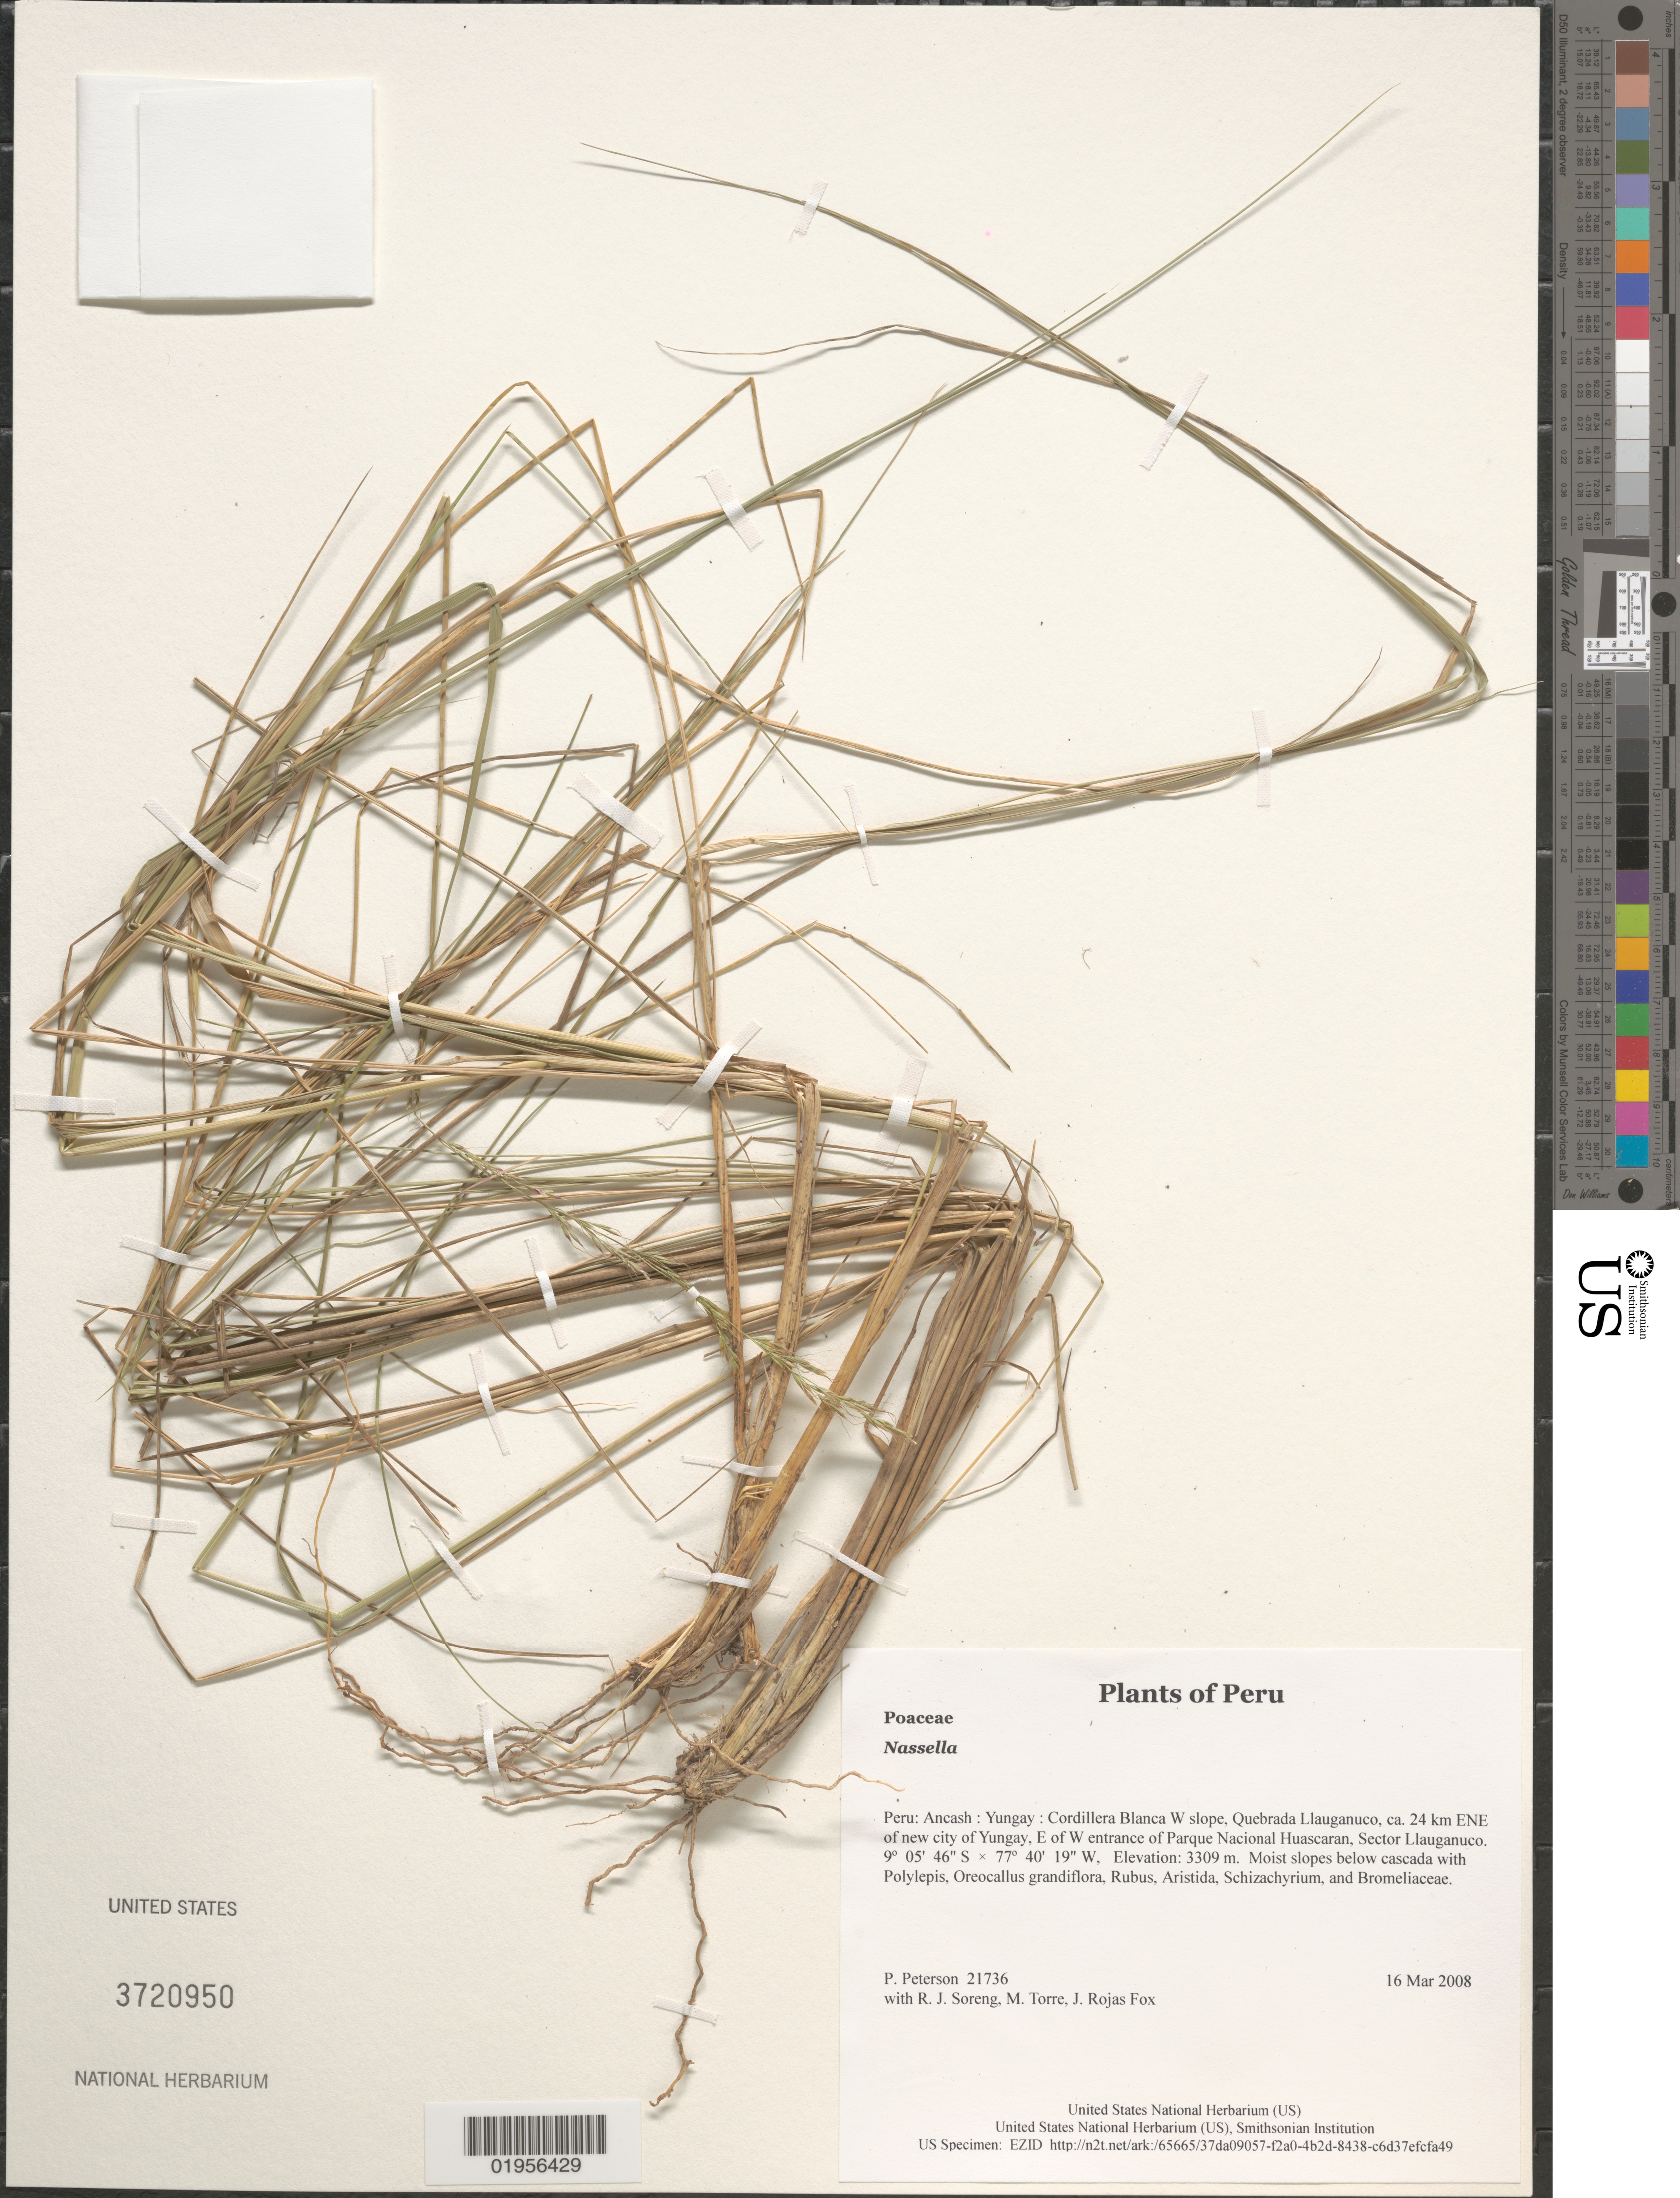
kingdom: Plantae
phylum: Tracheophyta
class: Liliopsida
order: Poales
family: Poaceae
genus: Nassella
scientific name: Nassella sp.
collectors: P. M. Peterson, R. J. Soreng, M. Torre & J. Rojas Fox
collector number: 21736-a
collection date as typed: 16 Mar 2008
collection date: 2008-03-16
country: Peru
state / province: Ancash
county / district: Yungay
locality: Cordillera Blanca W slope, Quebrada Llauganuco, ca. 24 km ENE of new city of Yungay, E of W entrance of Parque Nacional Huascaran, Sector Llauganuco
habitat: Moist slopes below cascada with Polylepis, Oreocallus grandiflora, Rubus, Aristida, Schizachyrium, and Bromeliaceae.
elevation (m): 3309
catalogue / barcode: US 3720950